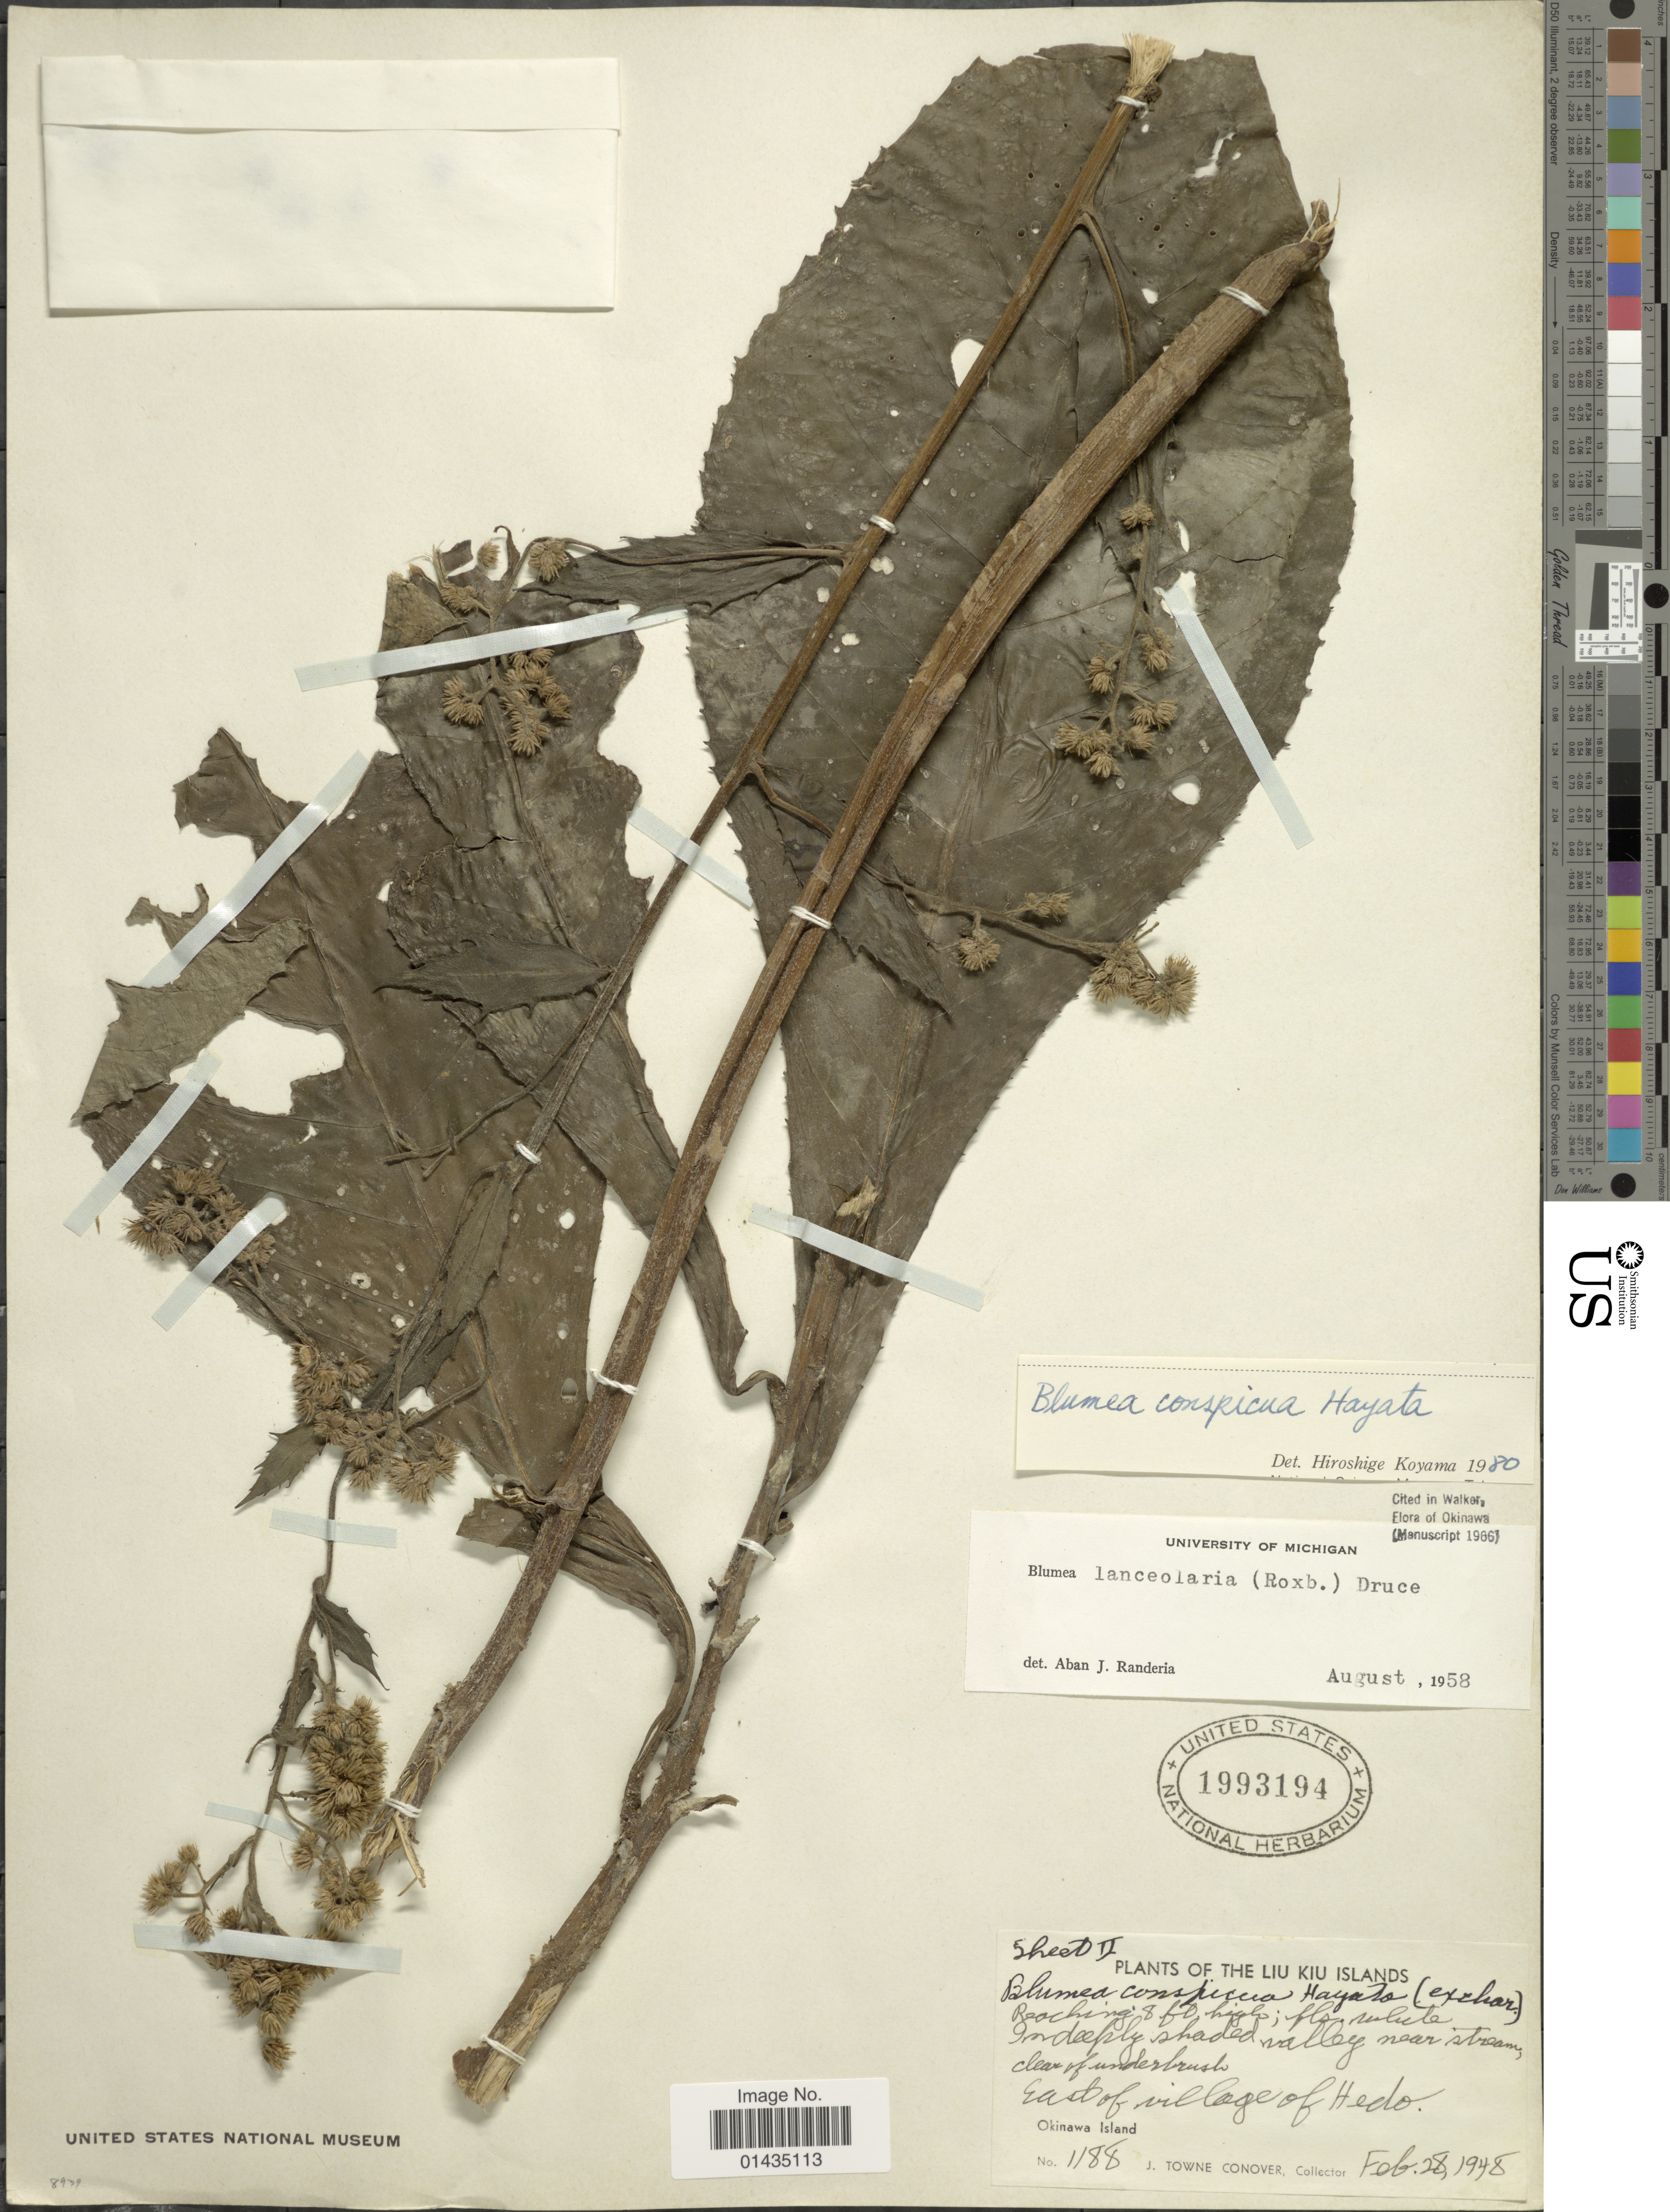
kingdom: Plantae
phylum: Tracheophyta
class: Magnoliopsida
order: Asterales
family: Asteraceae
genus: Blumea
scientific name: Blumea conspicua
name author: Hayata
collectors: J. T. Conover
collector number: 1188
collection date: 1948-02-28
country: Japan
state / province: Okinawa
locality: Liu Kiu Islands, east of village of Hedo, Okinawa Island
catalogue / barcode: US 1993194